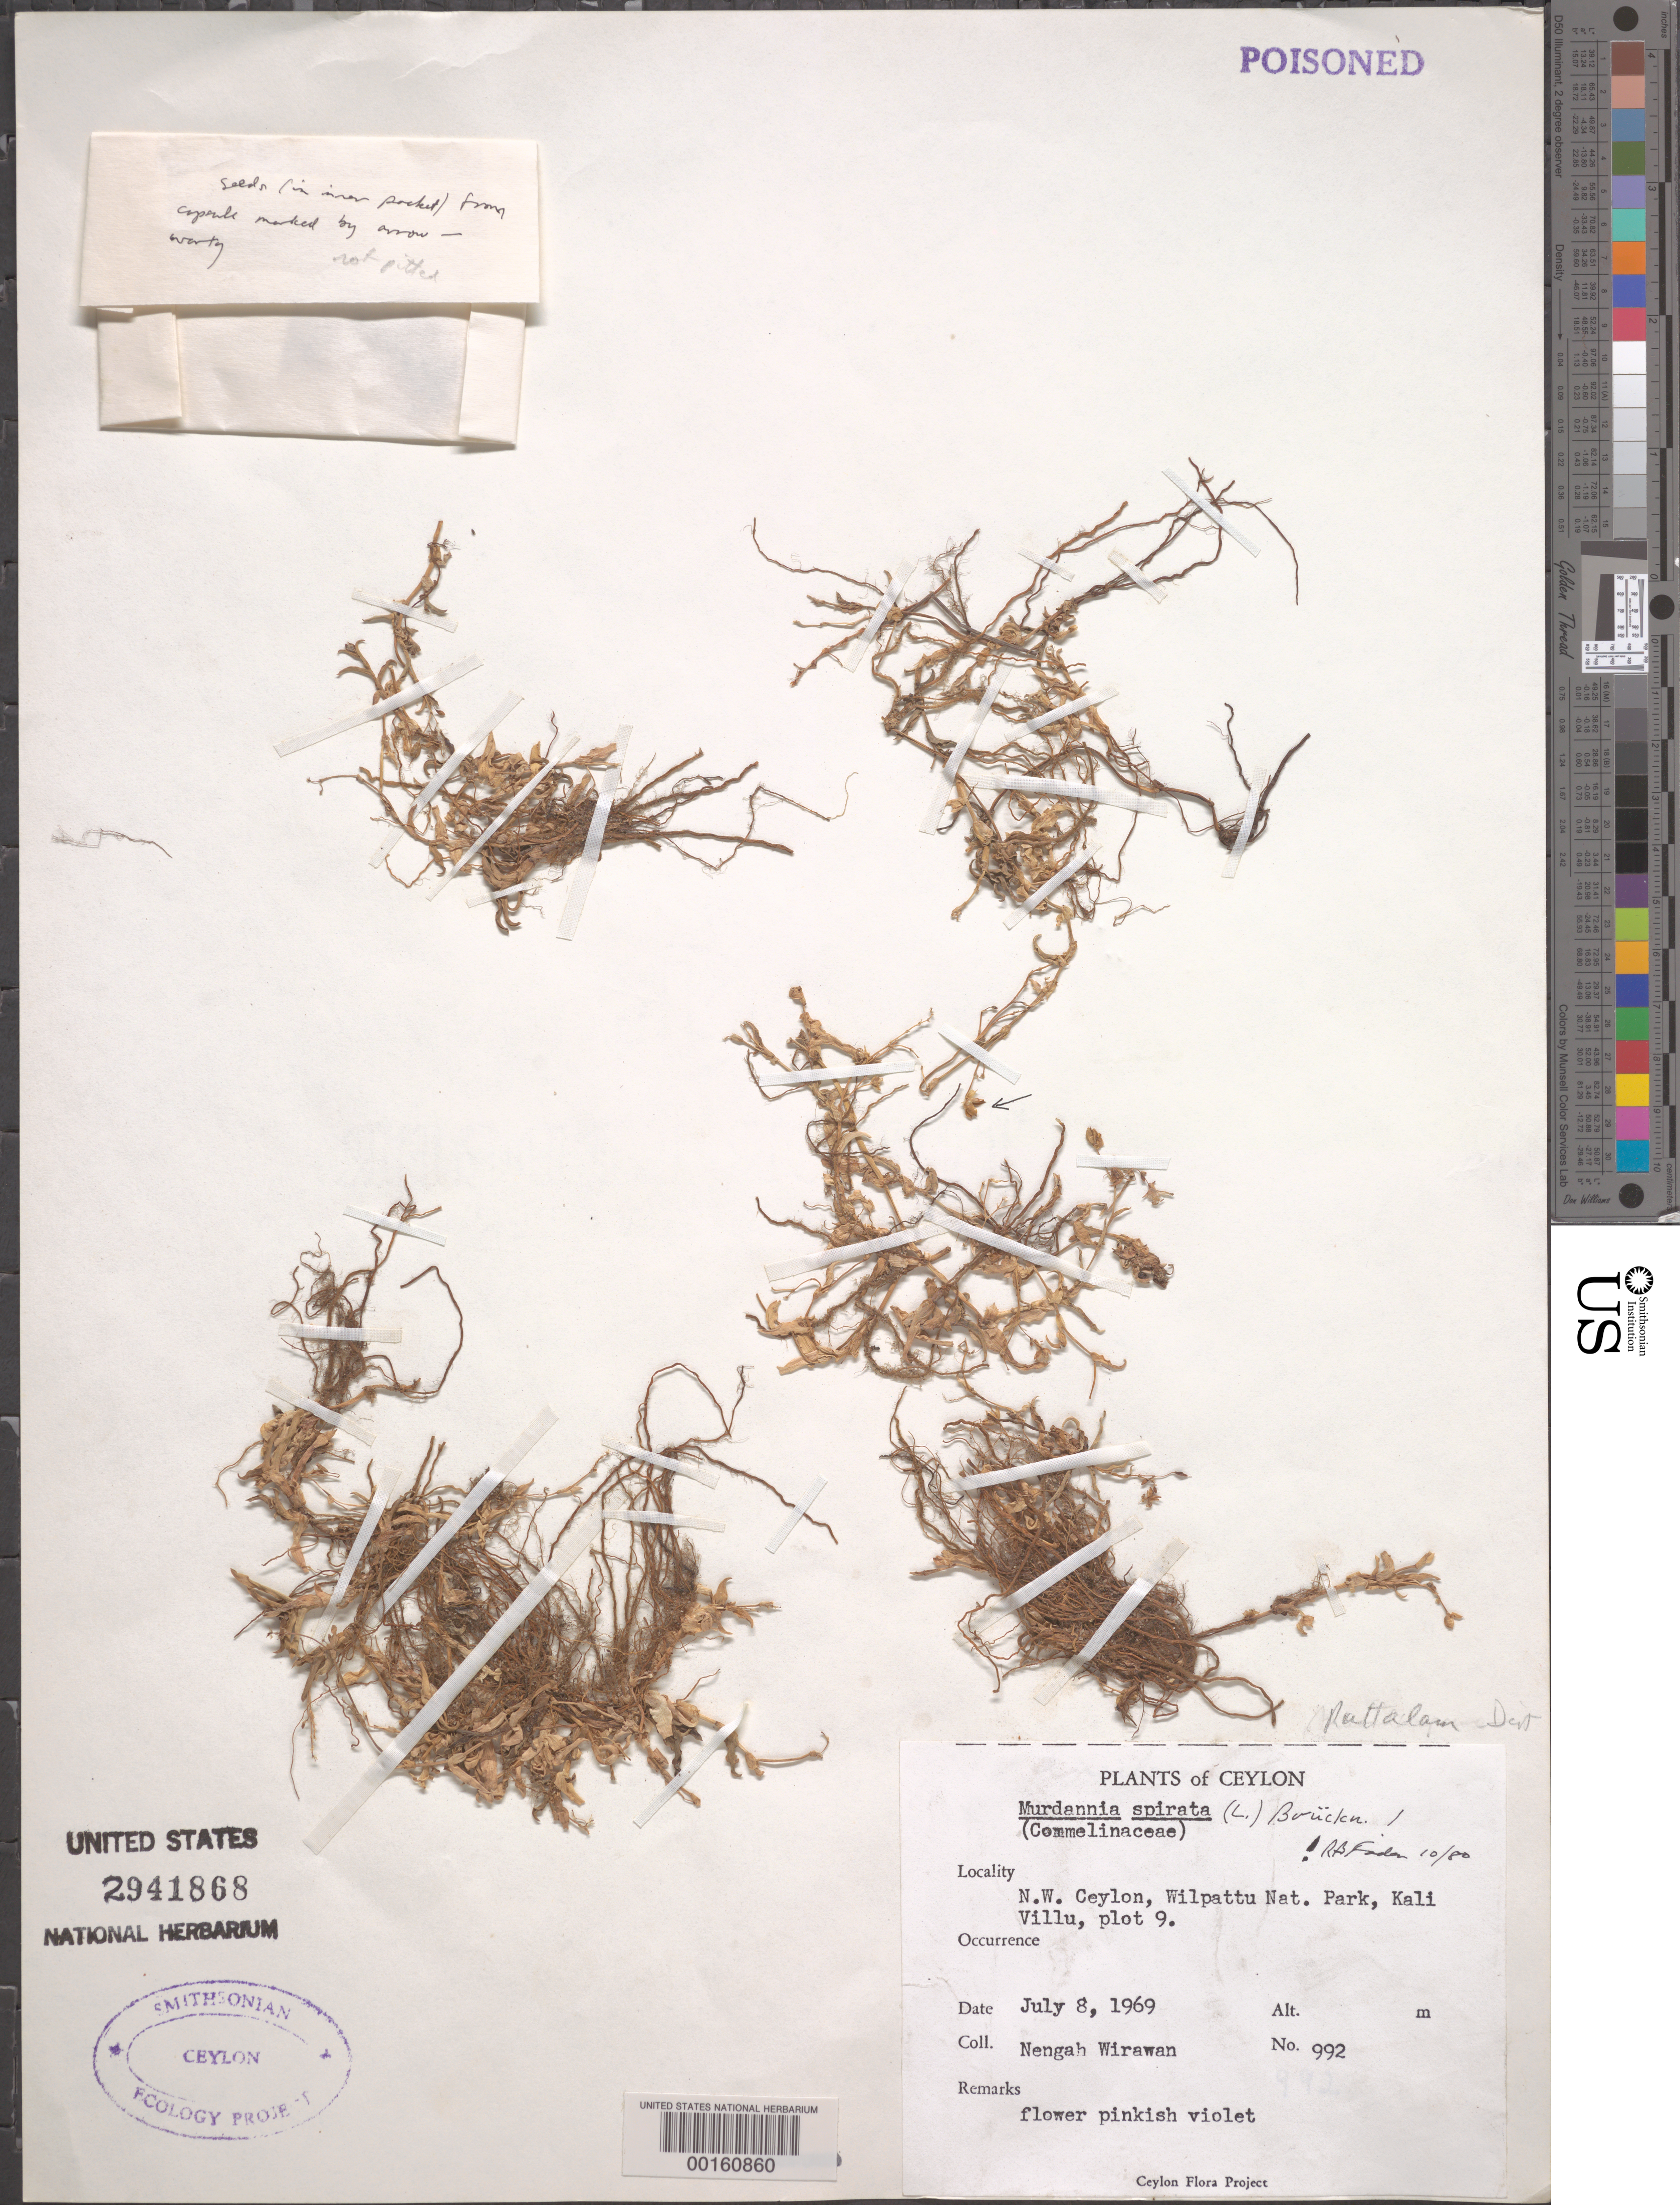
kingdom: Plantae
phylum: Tracheophyta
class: Liliopsida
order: Commelinales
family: Commelinaceae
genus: Murdannia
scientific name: Murdannia spirata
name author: (L.) G. Brückn.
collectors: N. Wirawan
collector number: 992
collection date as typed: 08 Jul 1969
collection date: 1969-07-08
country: Sri Lanka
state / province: North Western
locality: Wilpattu national park, kali villu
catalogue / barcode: US 2941868